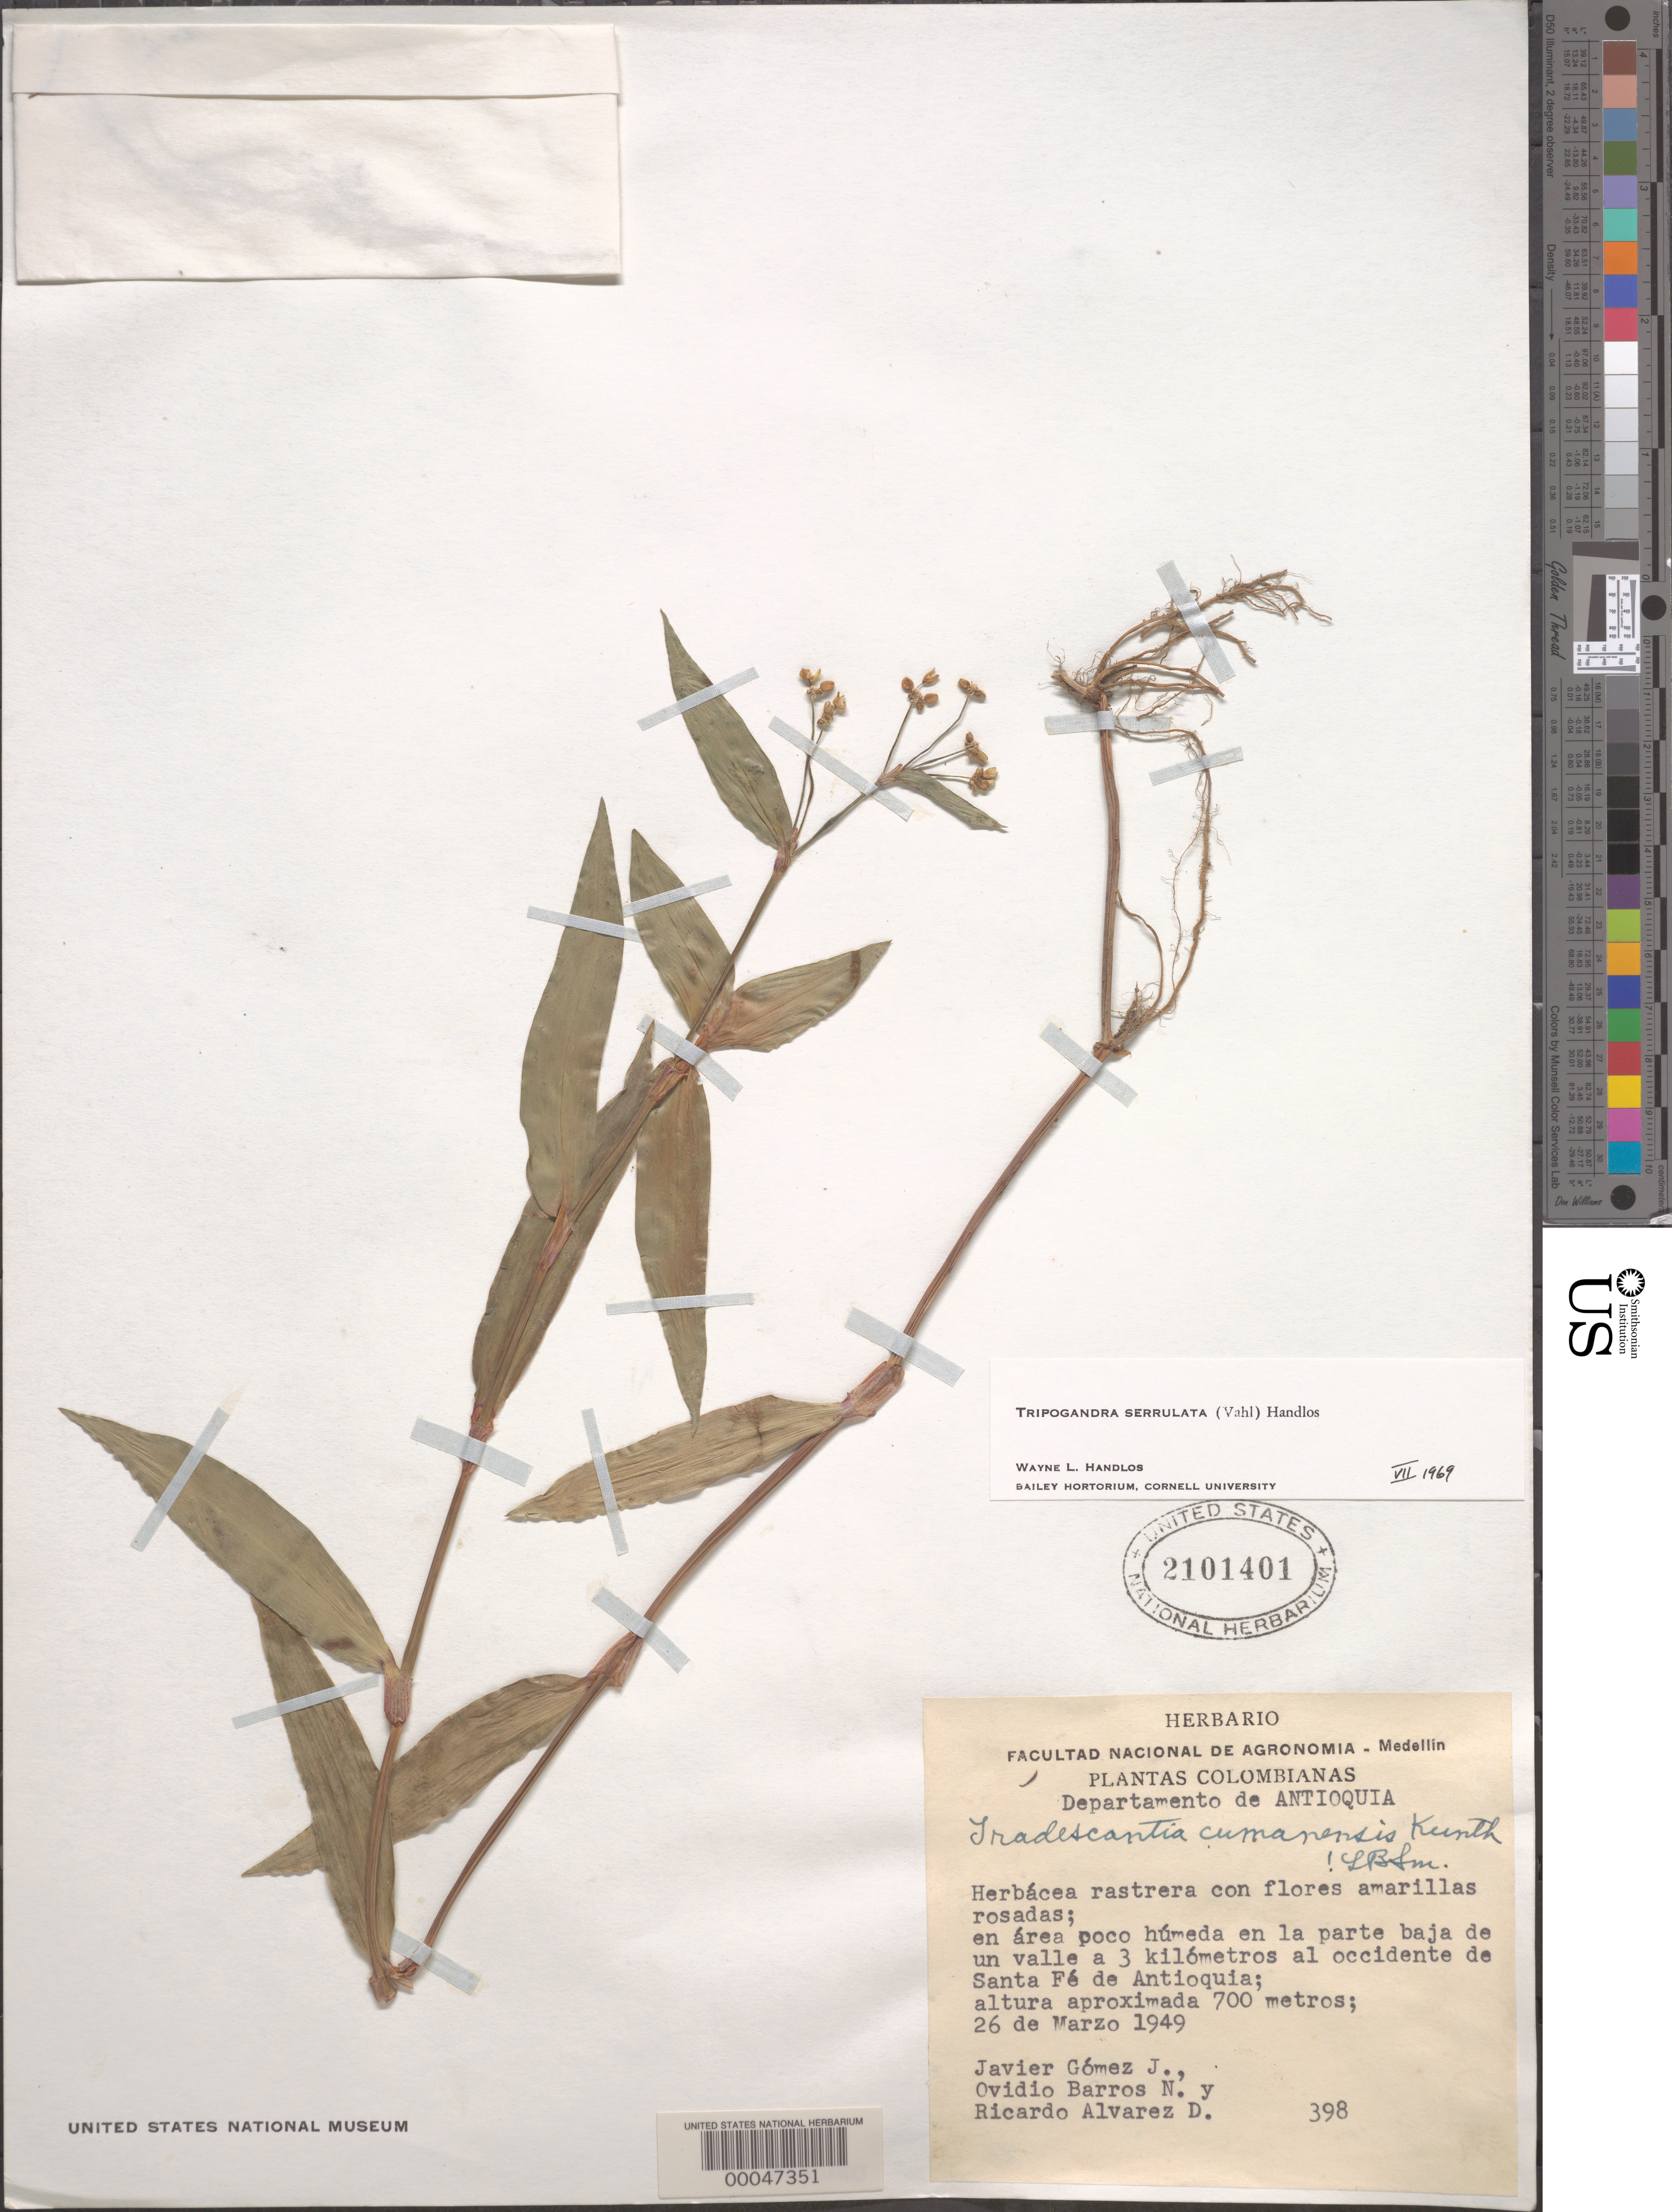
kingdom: Plantae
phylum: Tracheophyta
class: Liliopsida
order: Commelinales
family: Commelinaceae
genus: Tripogandra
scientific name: Tripogandra serrulata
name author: (Vahl) Handlos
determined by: Handlos, W. L.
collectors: J. Gomez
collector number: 398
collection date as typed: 26 Mar 1949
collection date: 1949-03-26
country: Colombia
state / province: Antioquia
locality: Santa fe de Antioquia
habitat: Moist soil, valley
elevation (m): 700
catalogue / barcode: US 2101401